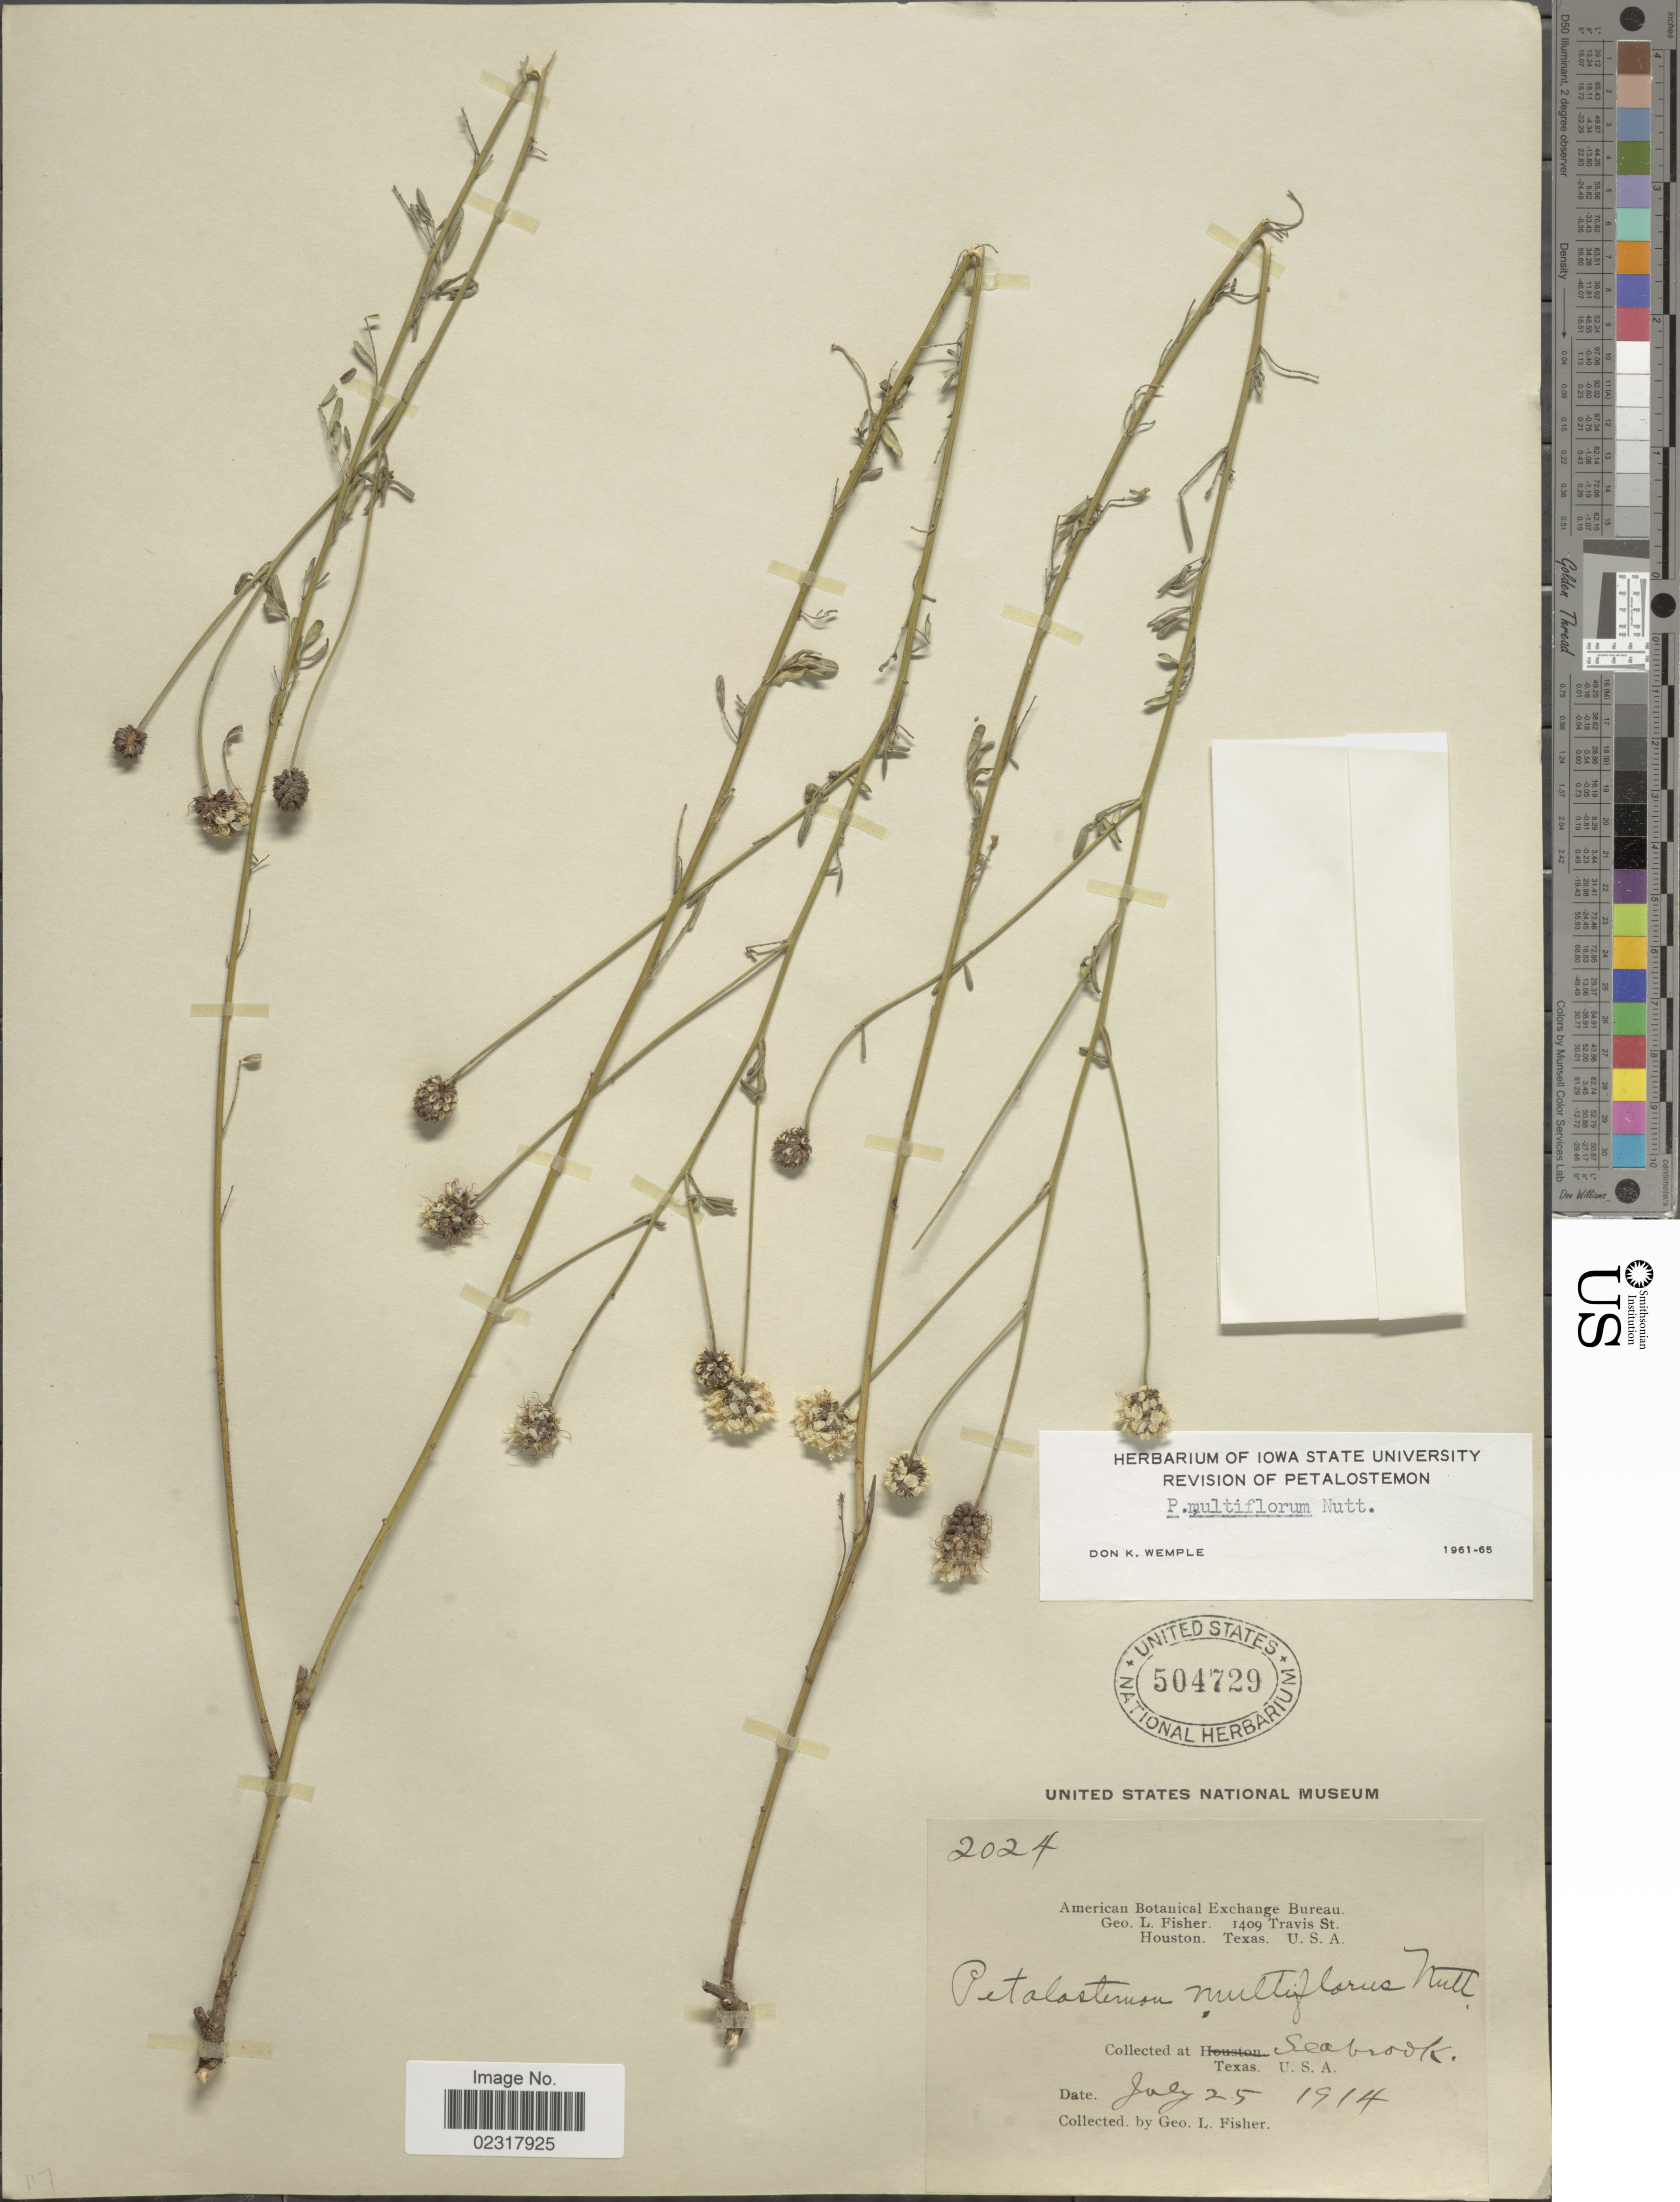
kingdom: Plantae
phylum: Tracheophyta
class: Magnoliopsida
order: Fabales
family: Fabaceae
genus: Dalea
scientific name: Dalea multiflora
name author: (Nutt.) Shinners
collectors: G. L. Fisher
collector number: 2024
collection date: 1914-07-25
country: United States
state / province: Texas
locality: Seabrook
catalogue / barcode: US 504729